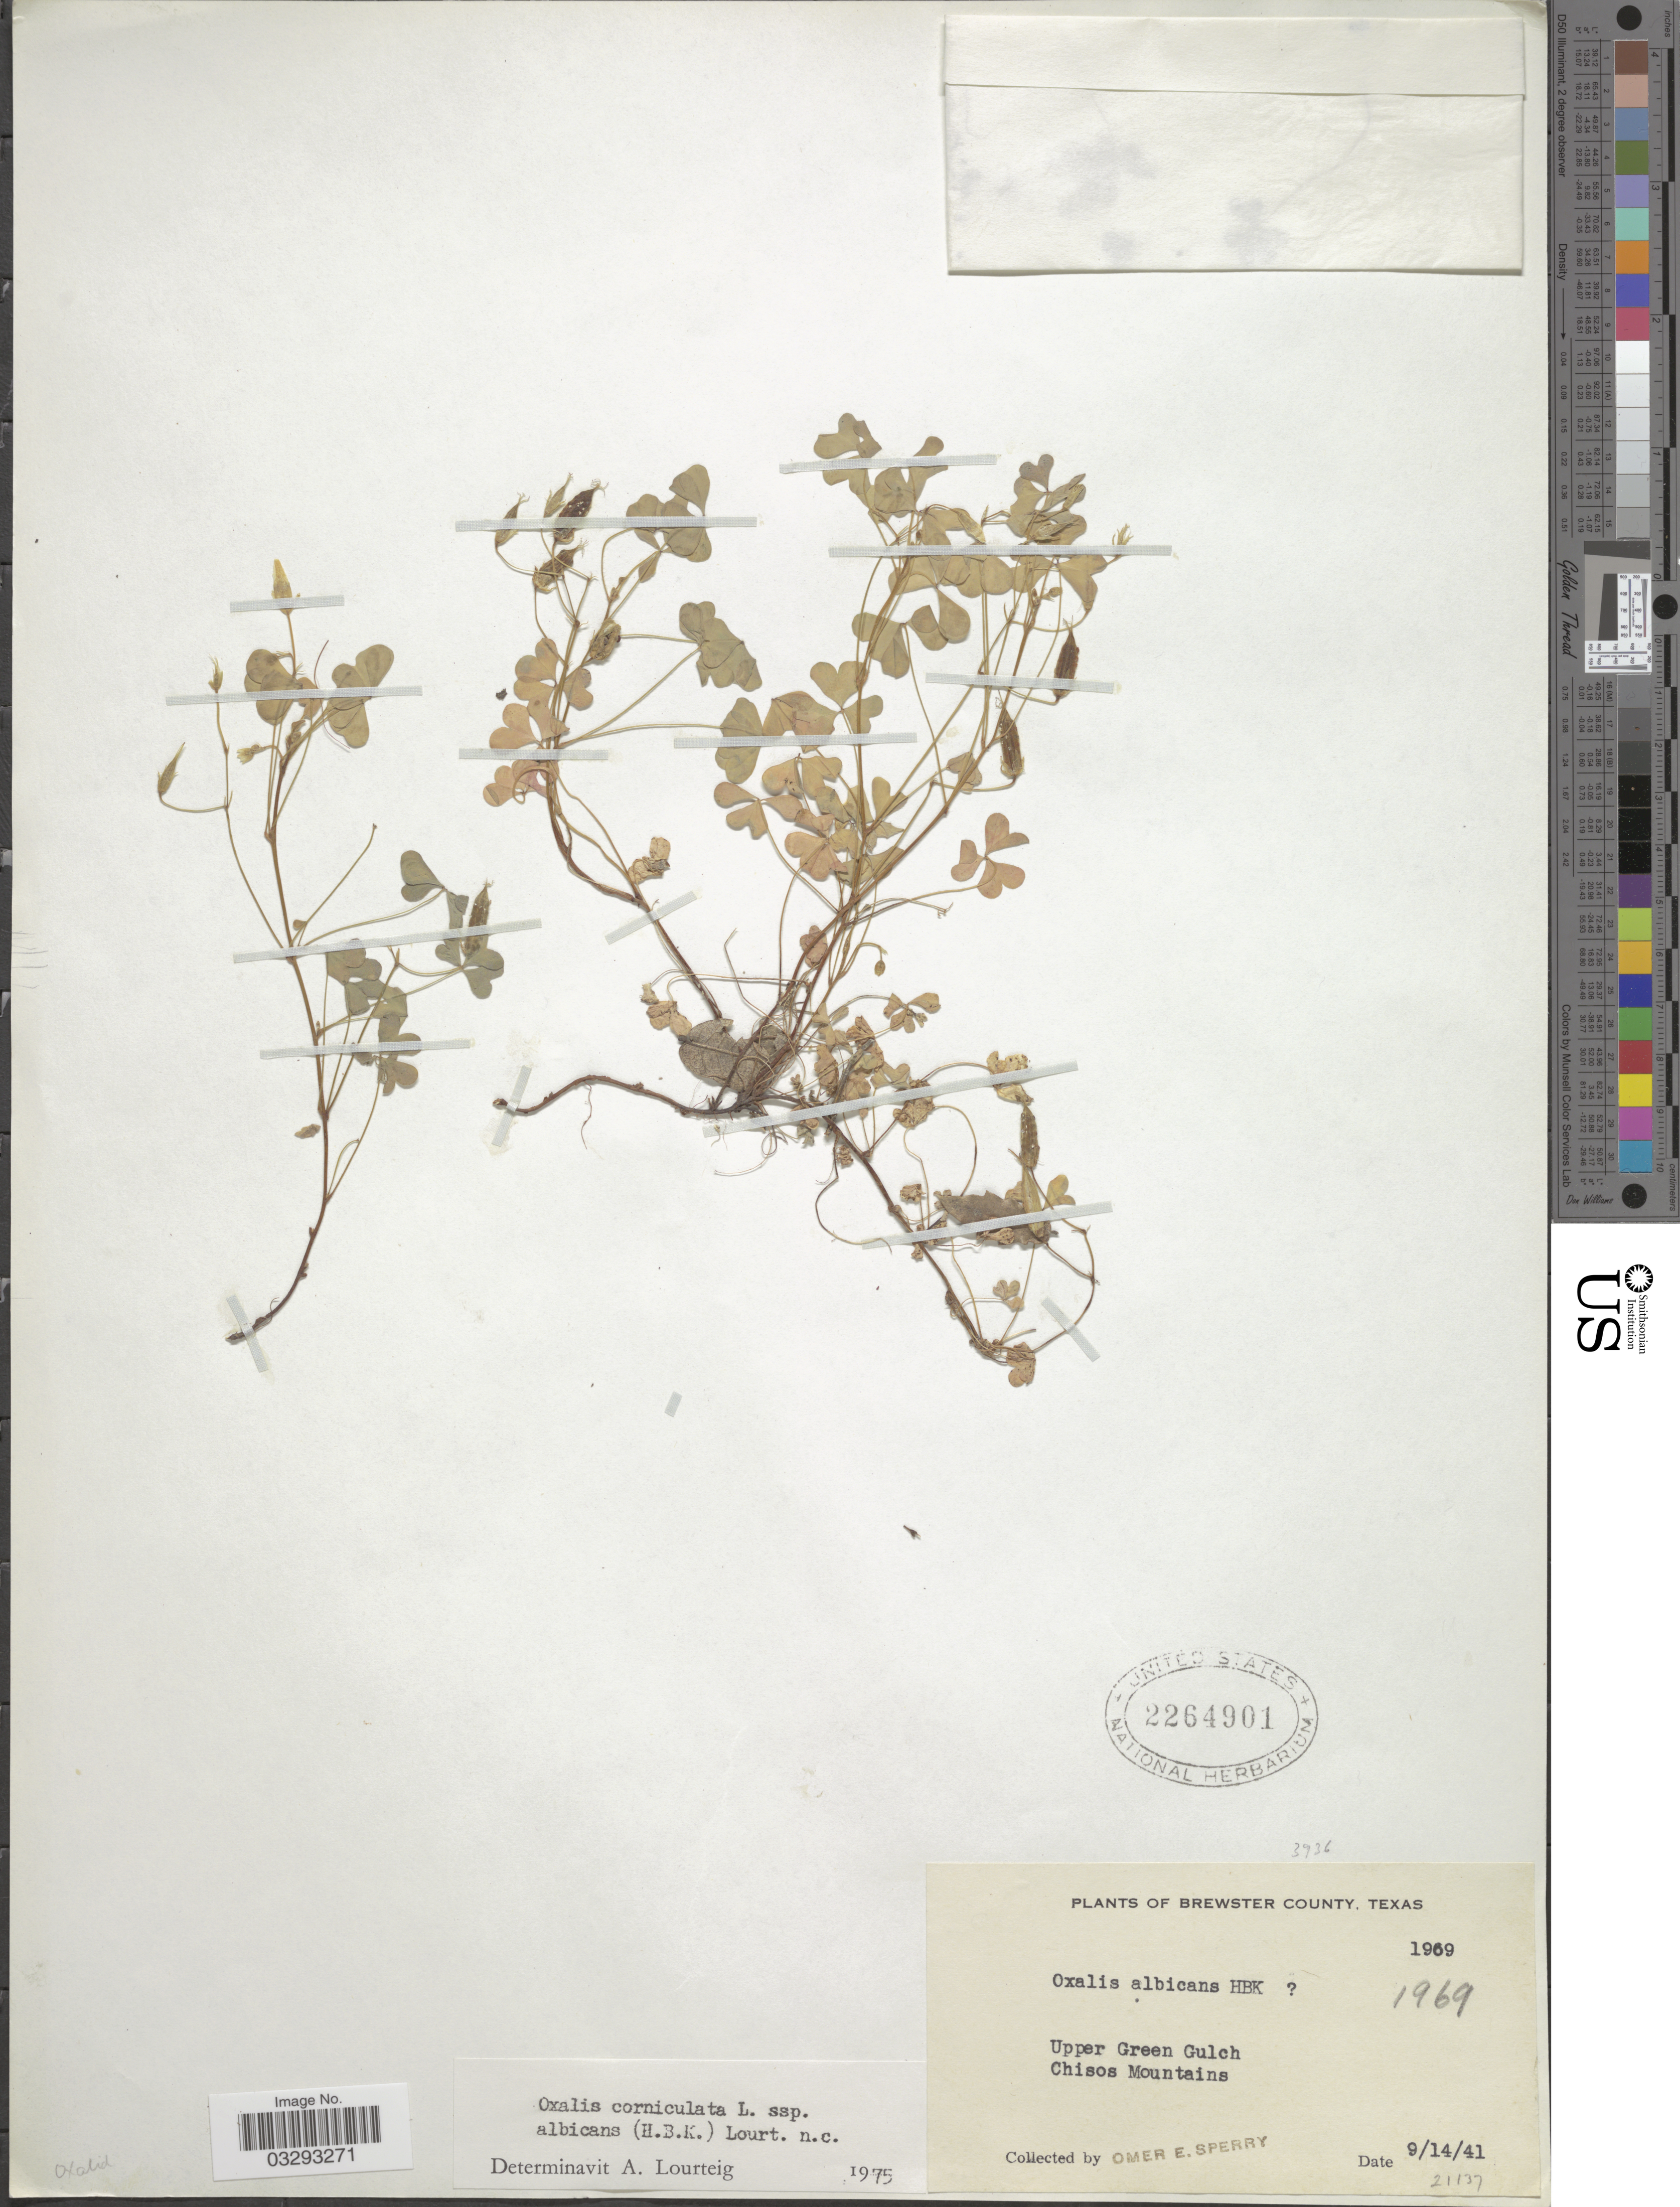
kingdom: Plantae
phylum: Tracheophyta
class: Magnoliopsida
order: Oxalidales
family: Oxalidaceae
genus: Oxalis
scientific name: Oxalis corniculata subsp. albicans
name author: (Kunth) Lourteig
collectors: O. E. Sperry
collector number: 21137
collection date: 1941-09-14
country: United States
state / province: Texas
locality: Brewster County. Upper Green Gulch. Chisos Mountains.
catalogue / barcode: US 2264901